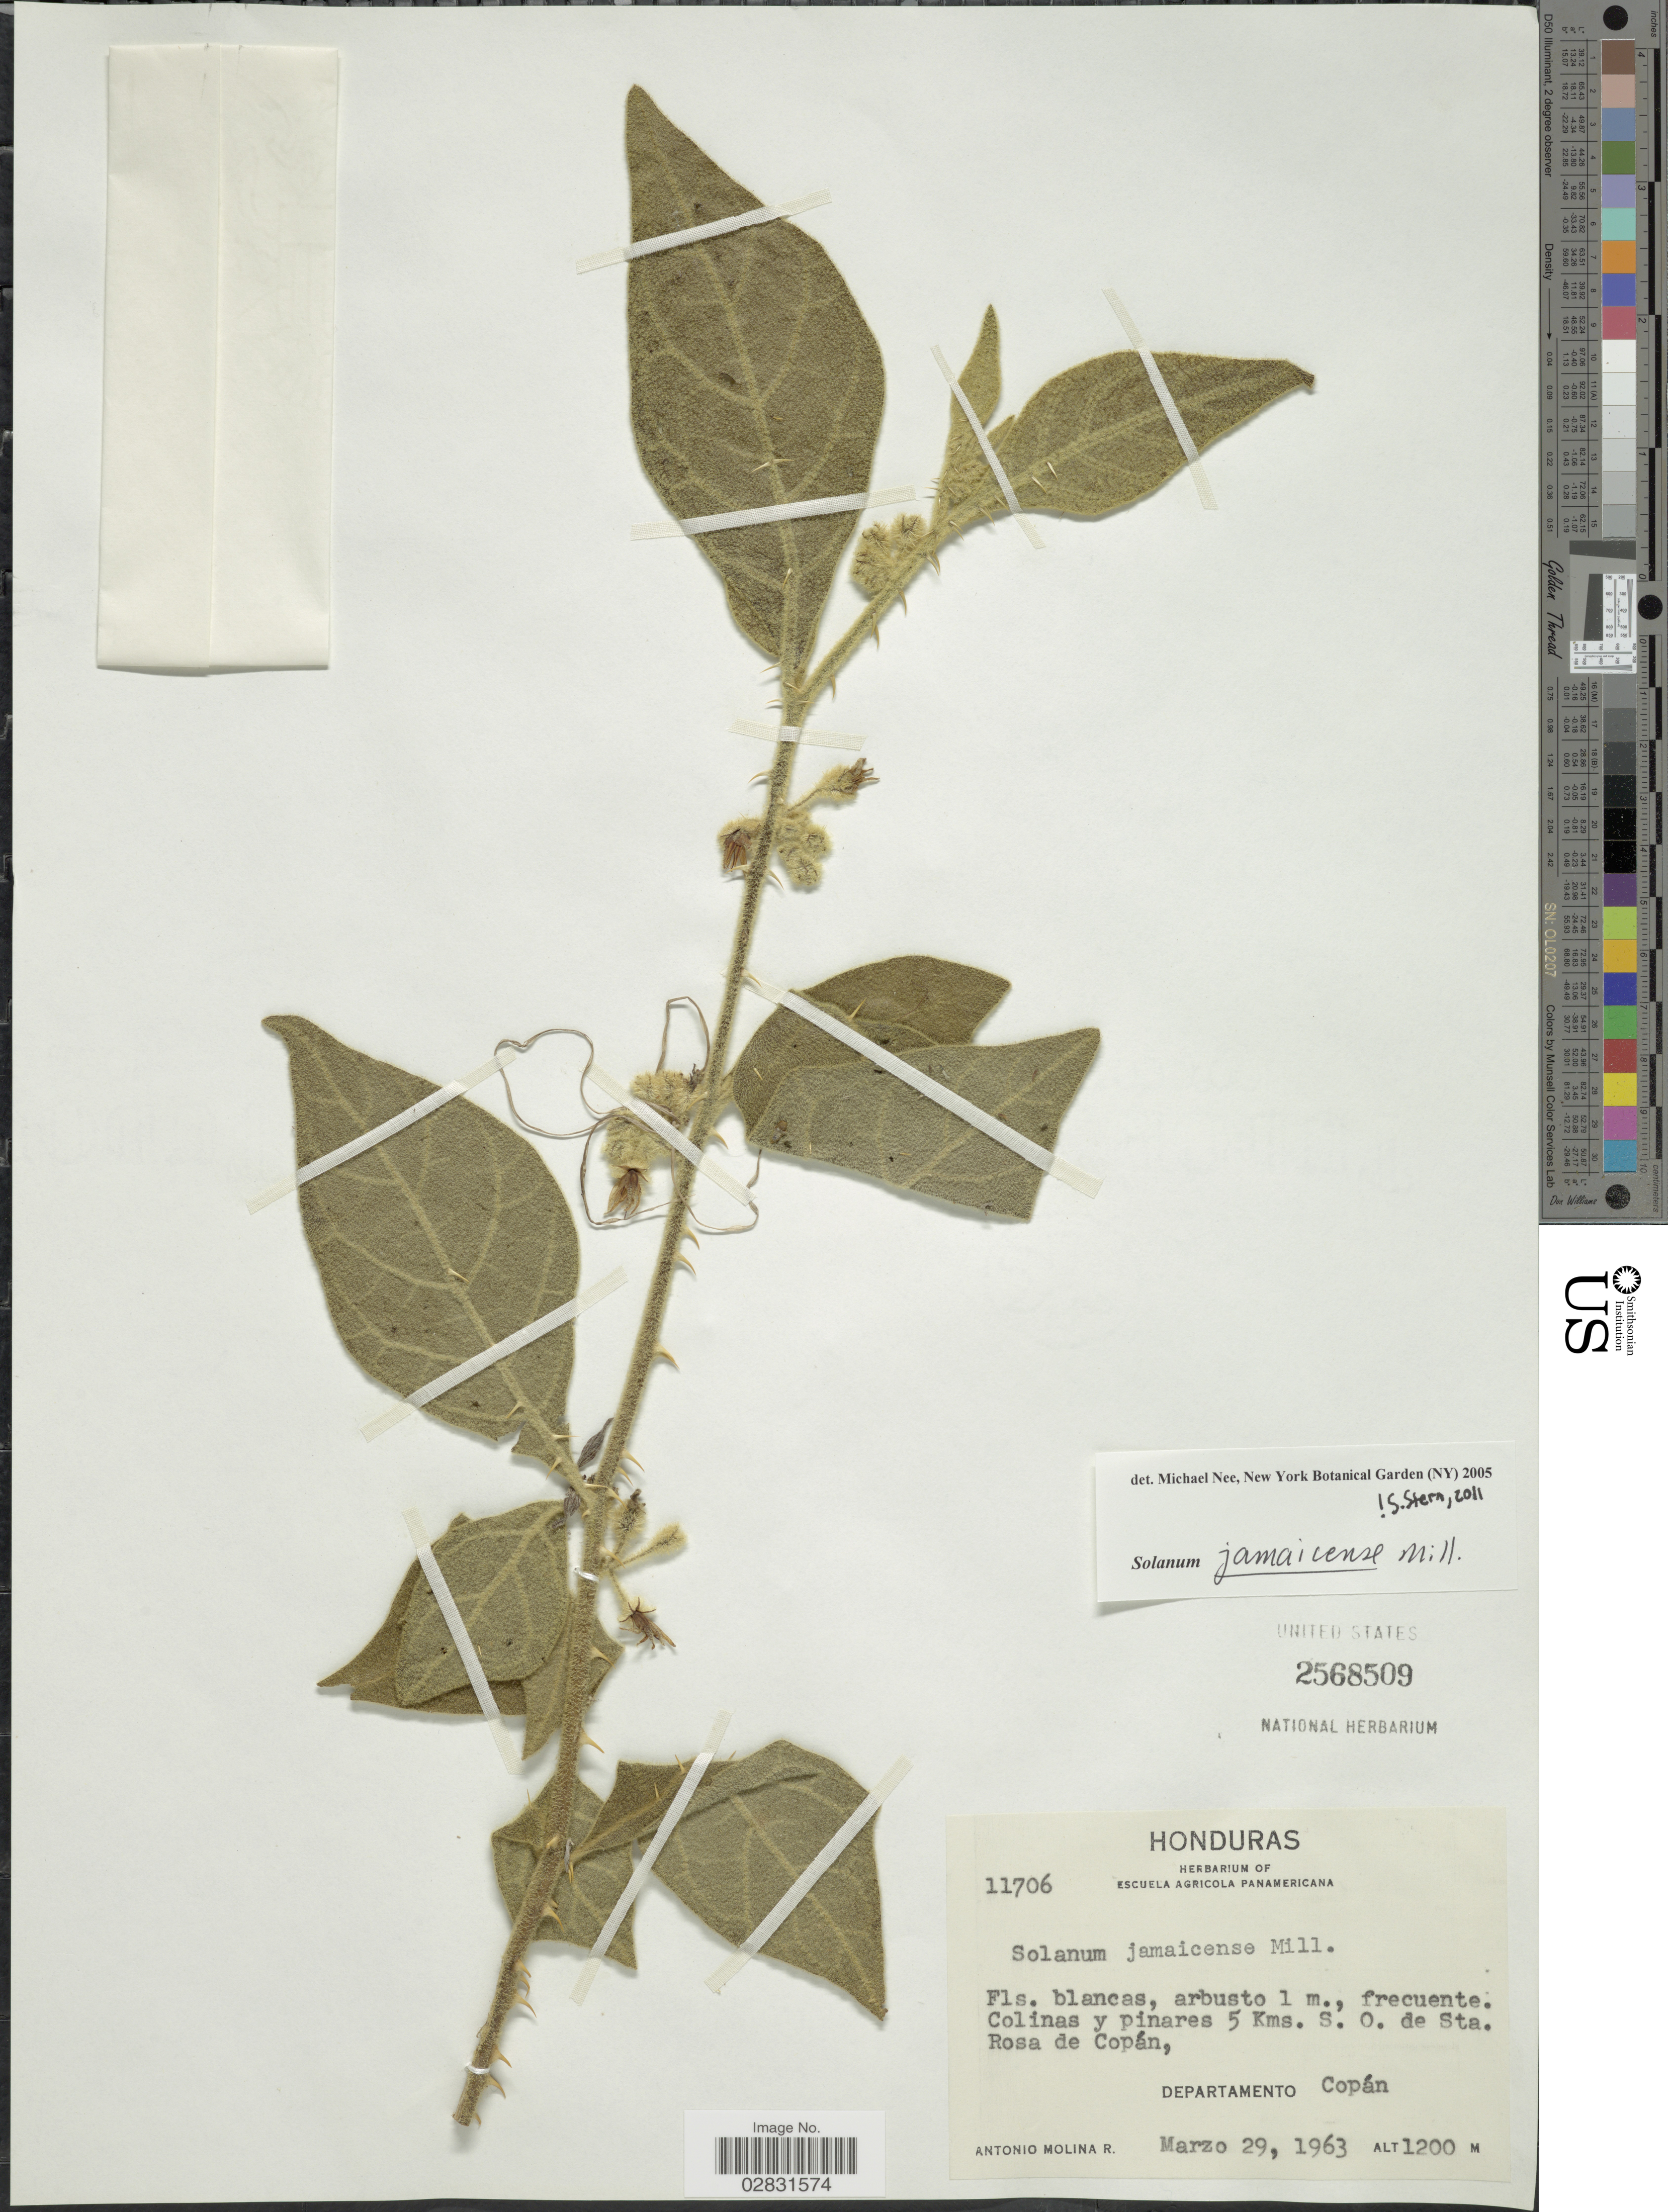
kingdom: Plantae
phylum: Tracheophyta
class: Magnoliopsida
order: Solanales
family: Solanaceae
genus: Solanum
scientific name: Solanum jamaicense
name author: Mill.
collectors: A. Molina R.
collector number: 11706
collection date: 1963-03-29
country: Honduras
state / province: Copán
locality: Colinas y pinares 5 Kms. S. O. de Sta. Rosa de Copán, Departamento Copán.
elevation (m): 1200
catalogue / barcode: US 2568509